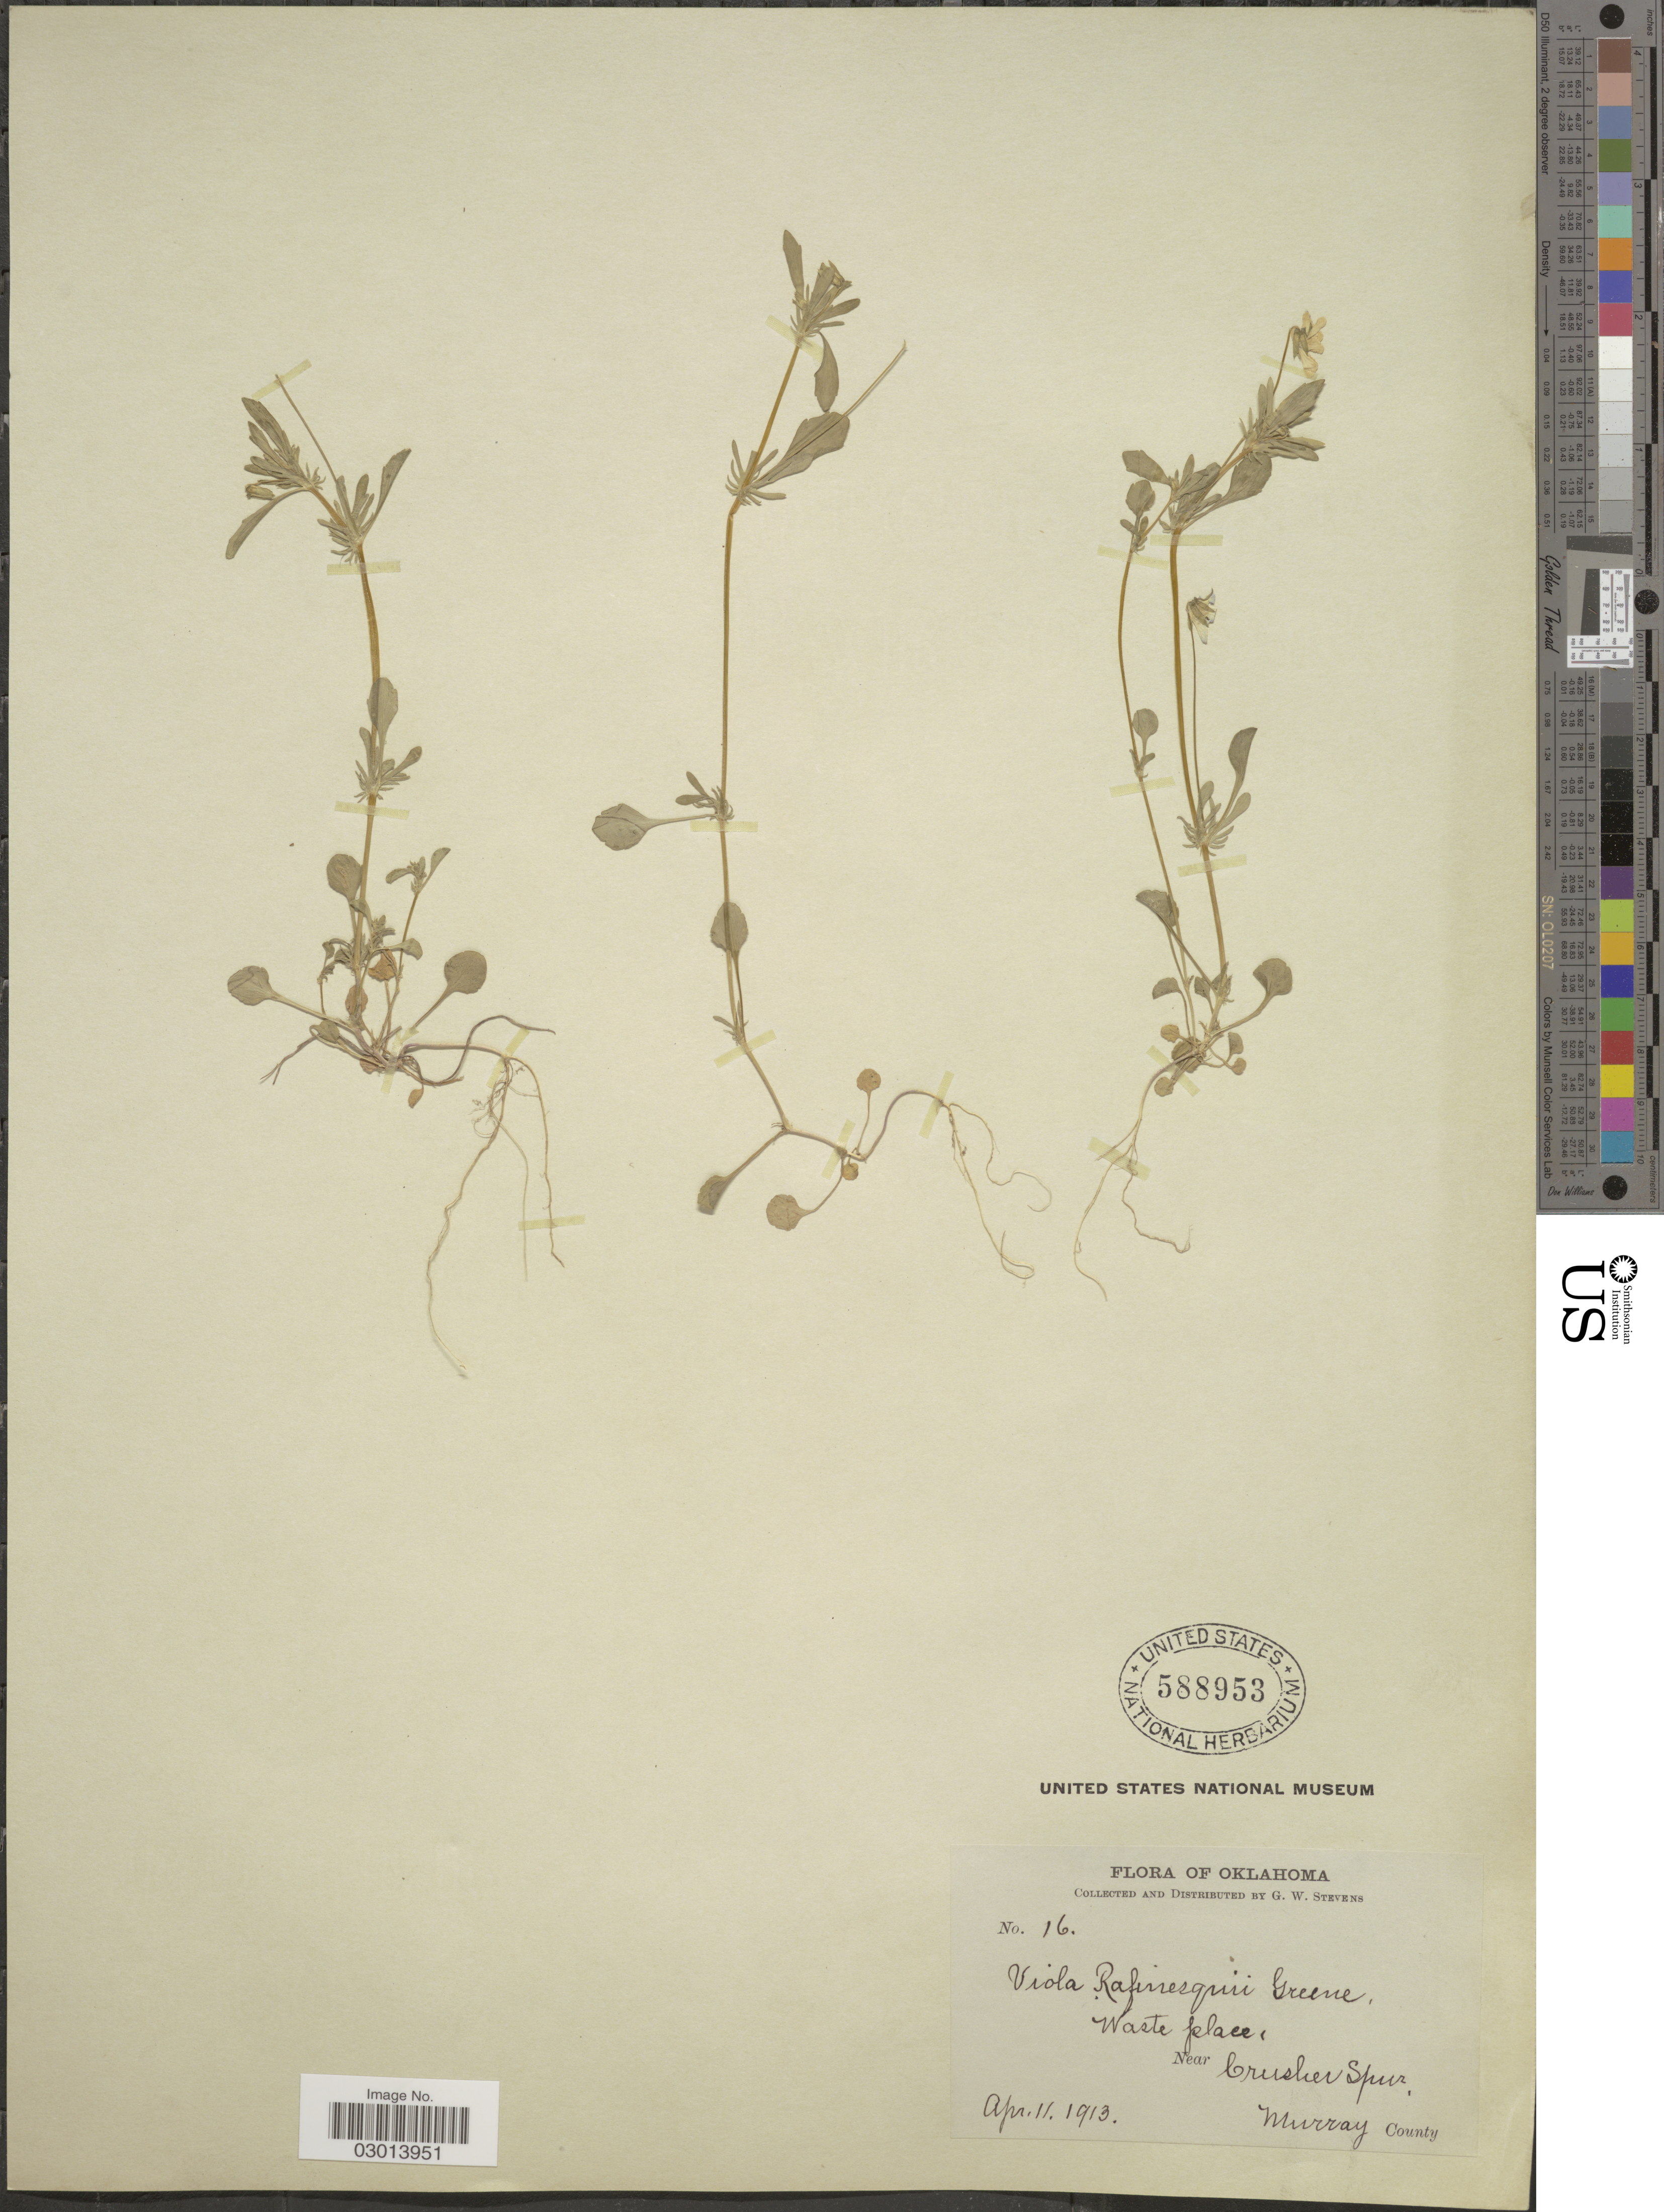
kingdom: Plantae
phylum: Tracheophyta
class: Magnoliopsida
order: Malpighiales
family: Violaceae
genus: Viola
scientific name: Viola rafinesquei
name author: Greene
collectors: G. W. Stevens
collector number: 16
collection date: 1913-04-11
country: United States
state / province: Oklahoma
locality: Waste place, near Crusher Spur. Murray County.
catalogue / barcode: US 588953